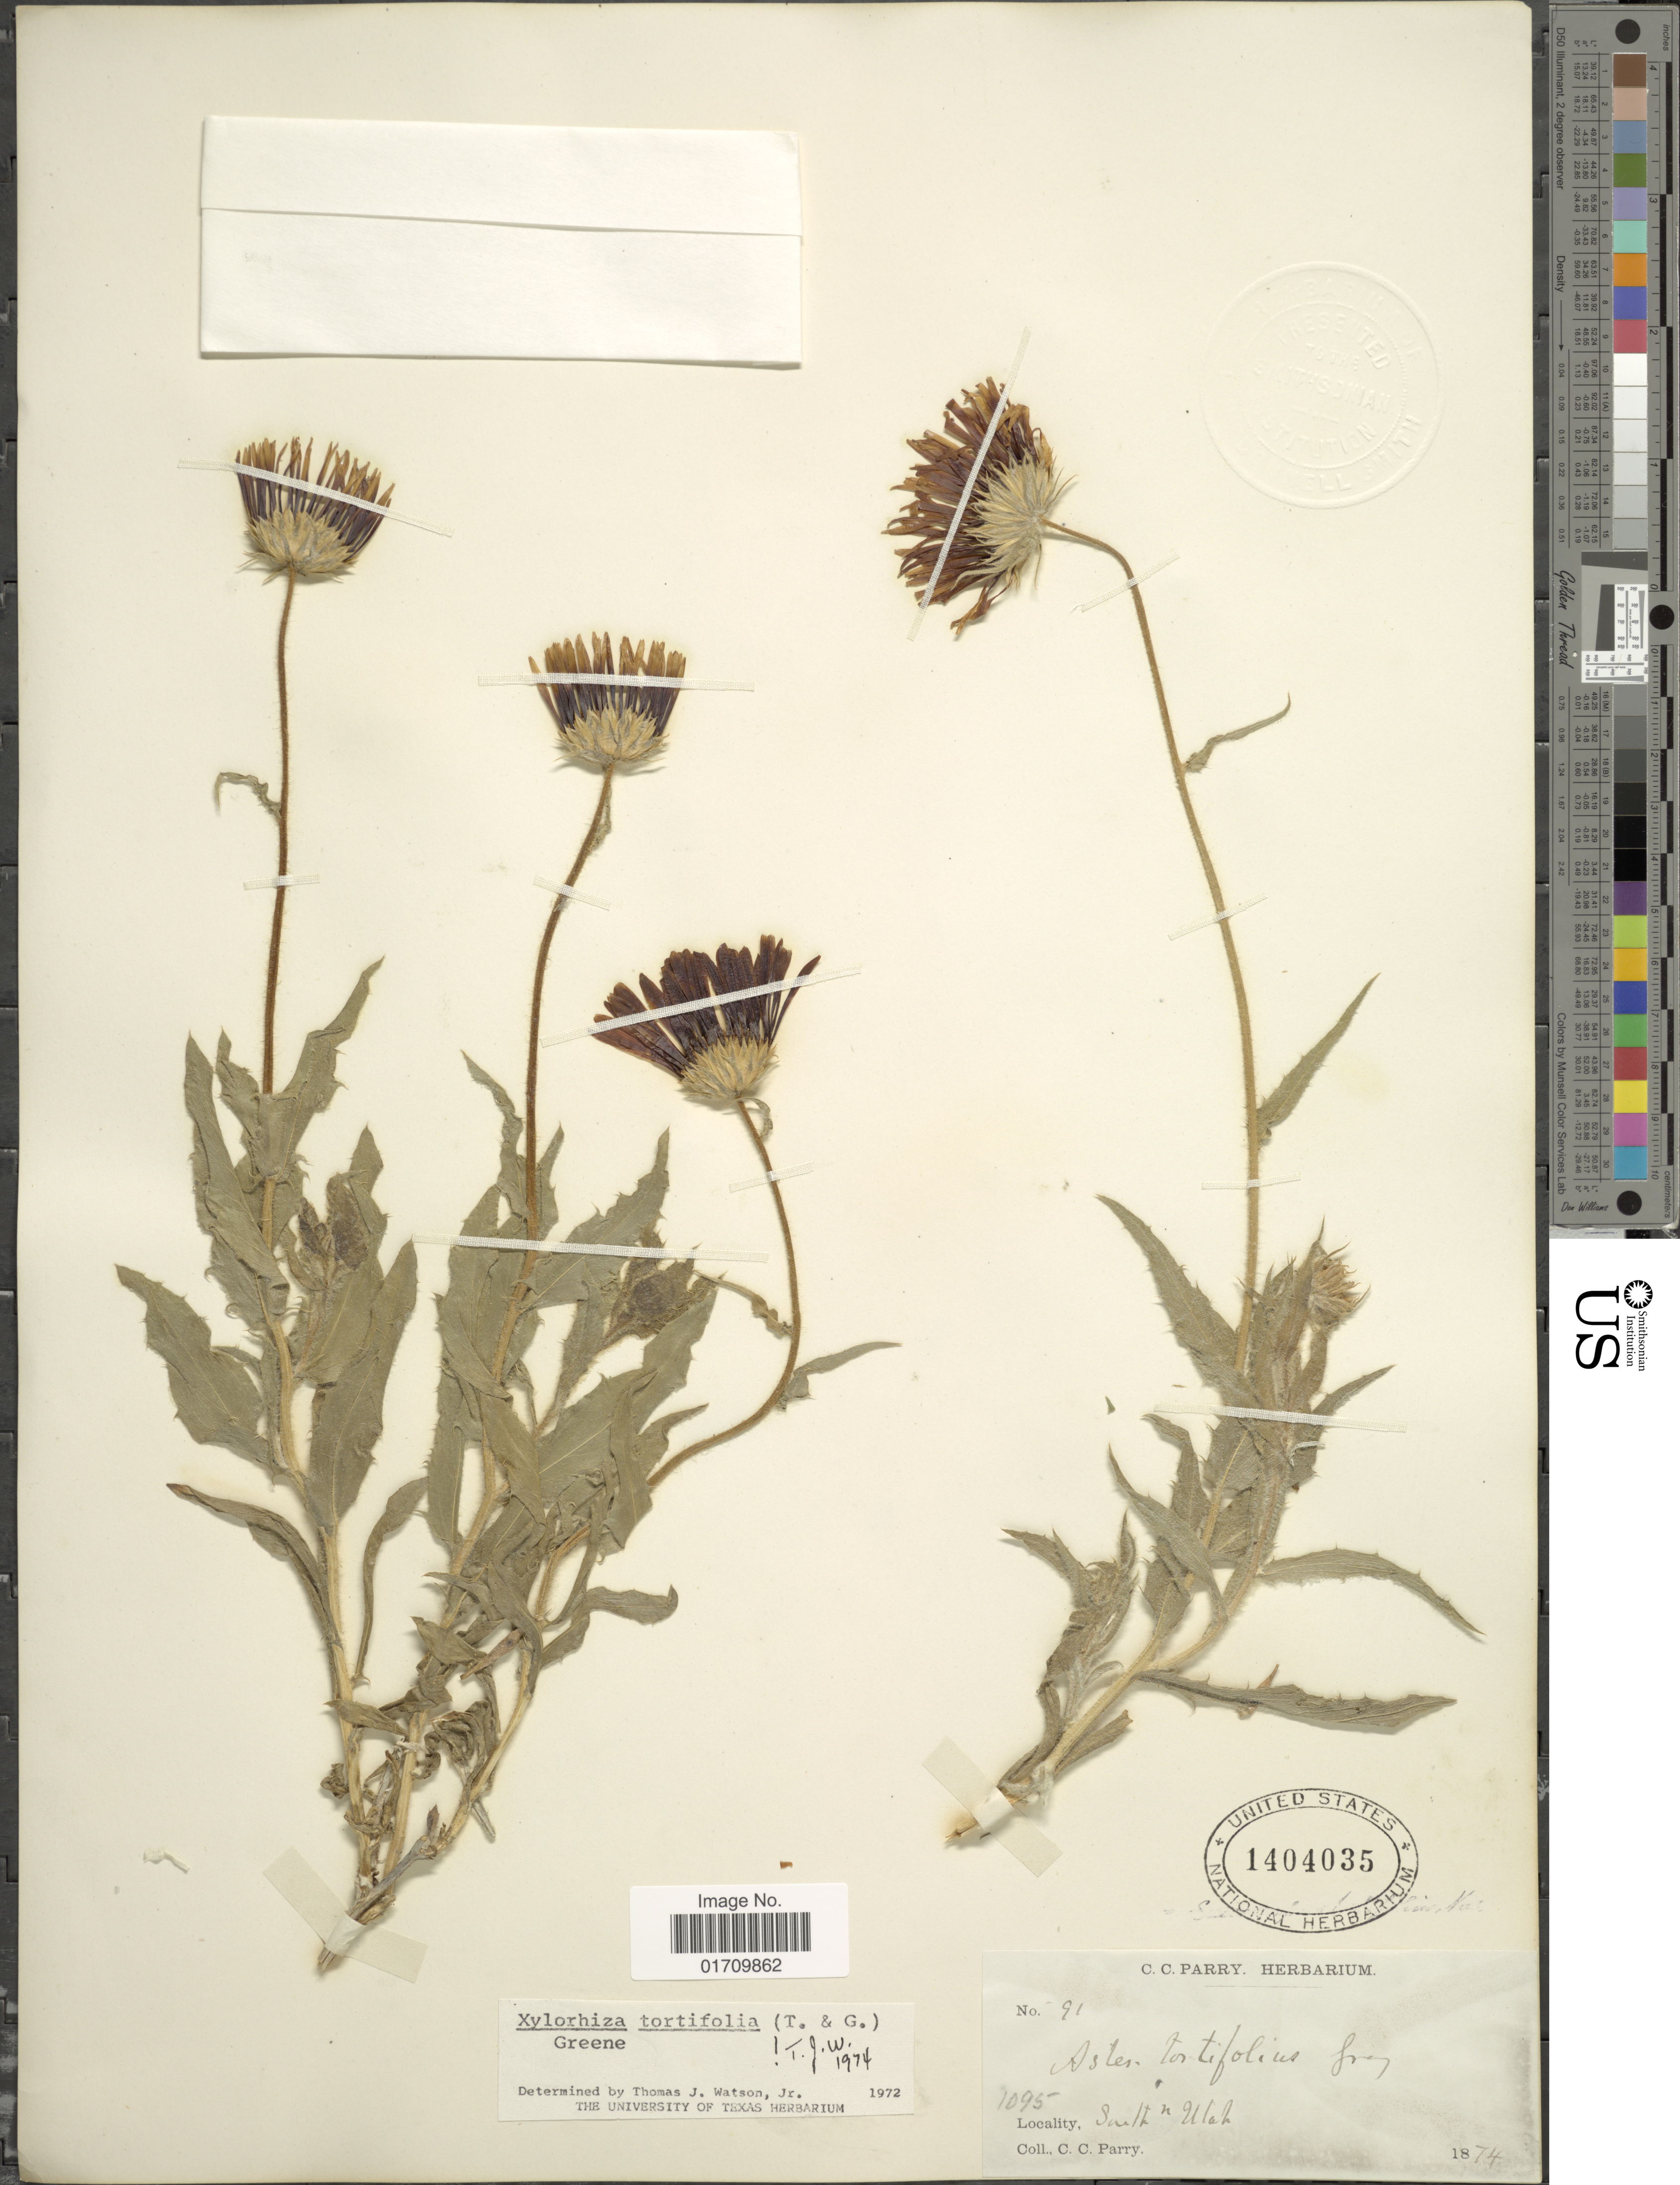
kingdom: Plantae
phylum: Tracheophyta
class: Magnoliopsida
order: Asterales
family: Asteraceae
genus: Xylorhiza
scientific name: Xylorhiza tortifolia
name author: (Torr. & A. Gray) Greene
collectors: C. C. Parry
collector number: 91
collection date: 1874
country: United States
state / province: Nevada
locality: South n Utah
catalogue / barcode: US 1404035